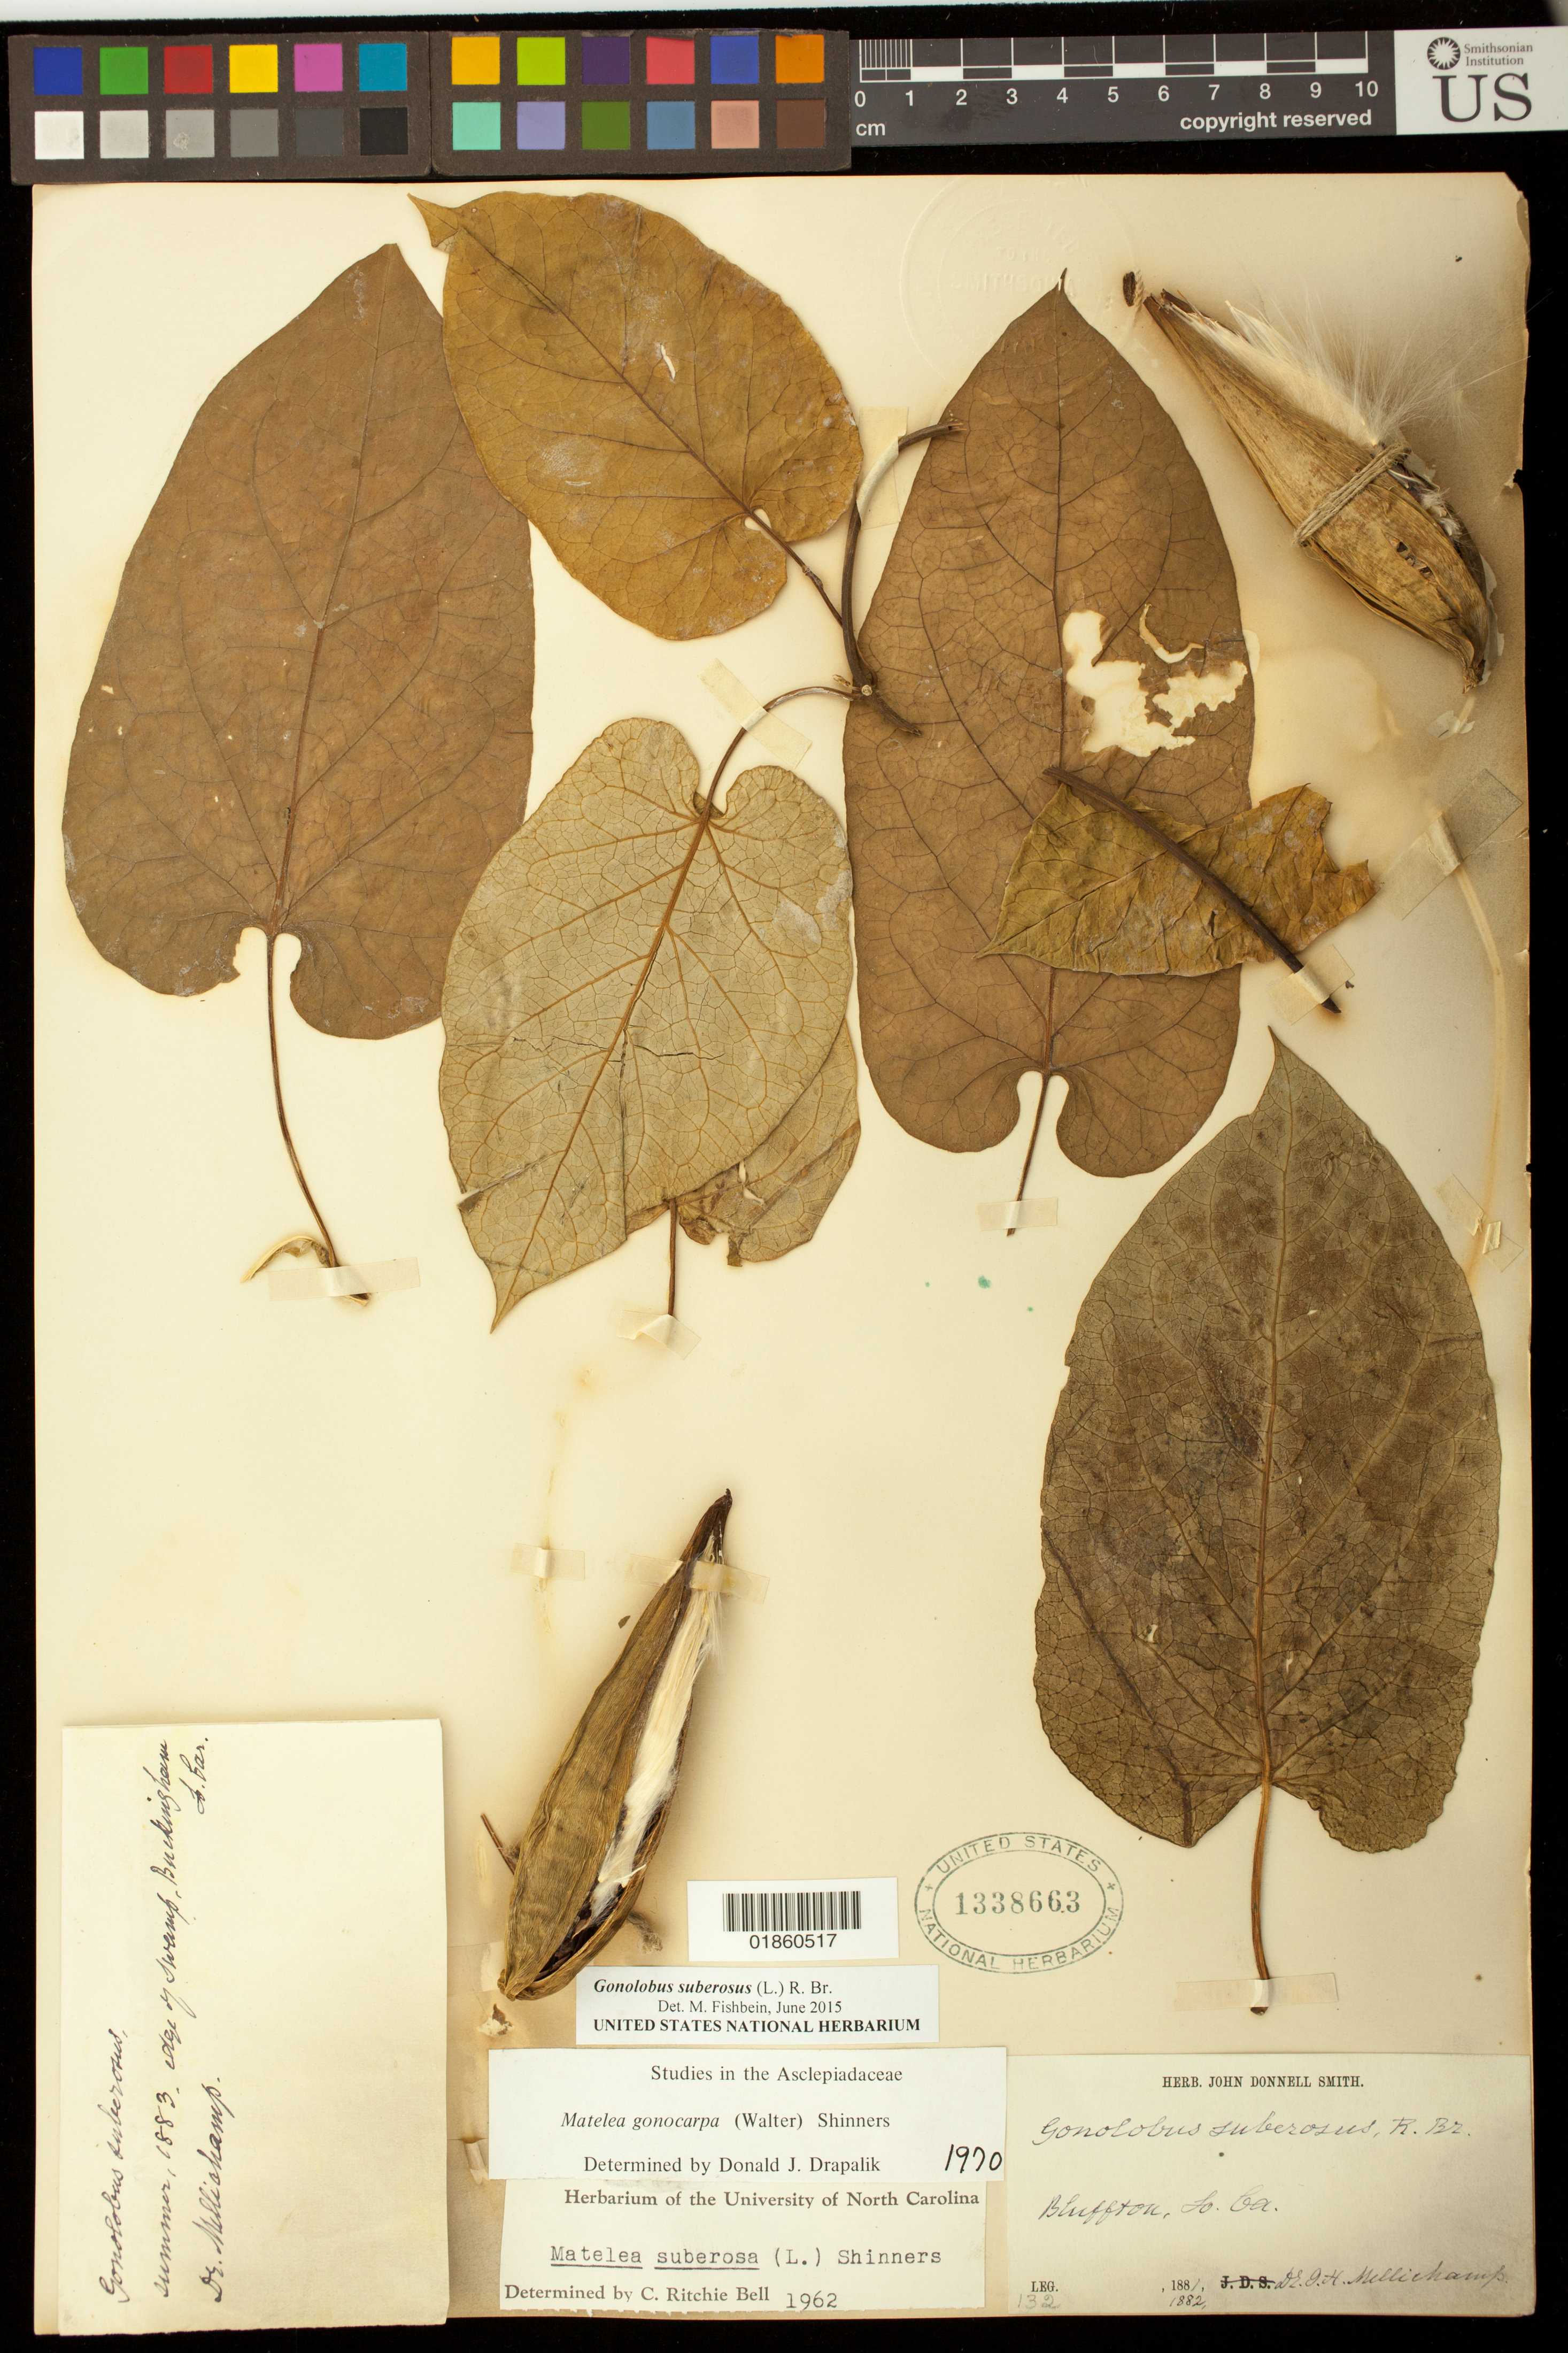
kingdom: Plantae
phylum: Tracheophyta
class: Magnoliopsida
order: Gentianales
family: Apocynaceae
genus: Gonolobus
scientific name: Gonolobus suberosus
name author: (L.) R. Br.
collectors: J. H. Mellichamp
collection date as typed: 1883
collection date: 1883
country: United States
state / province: South Carolina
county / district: Beaufort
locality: Buckingham